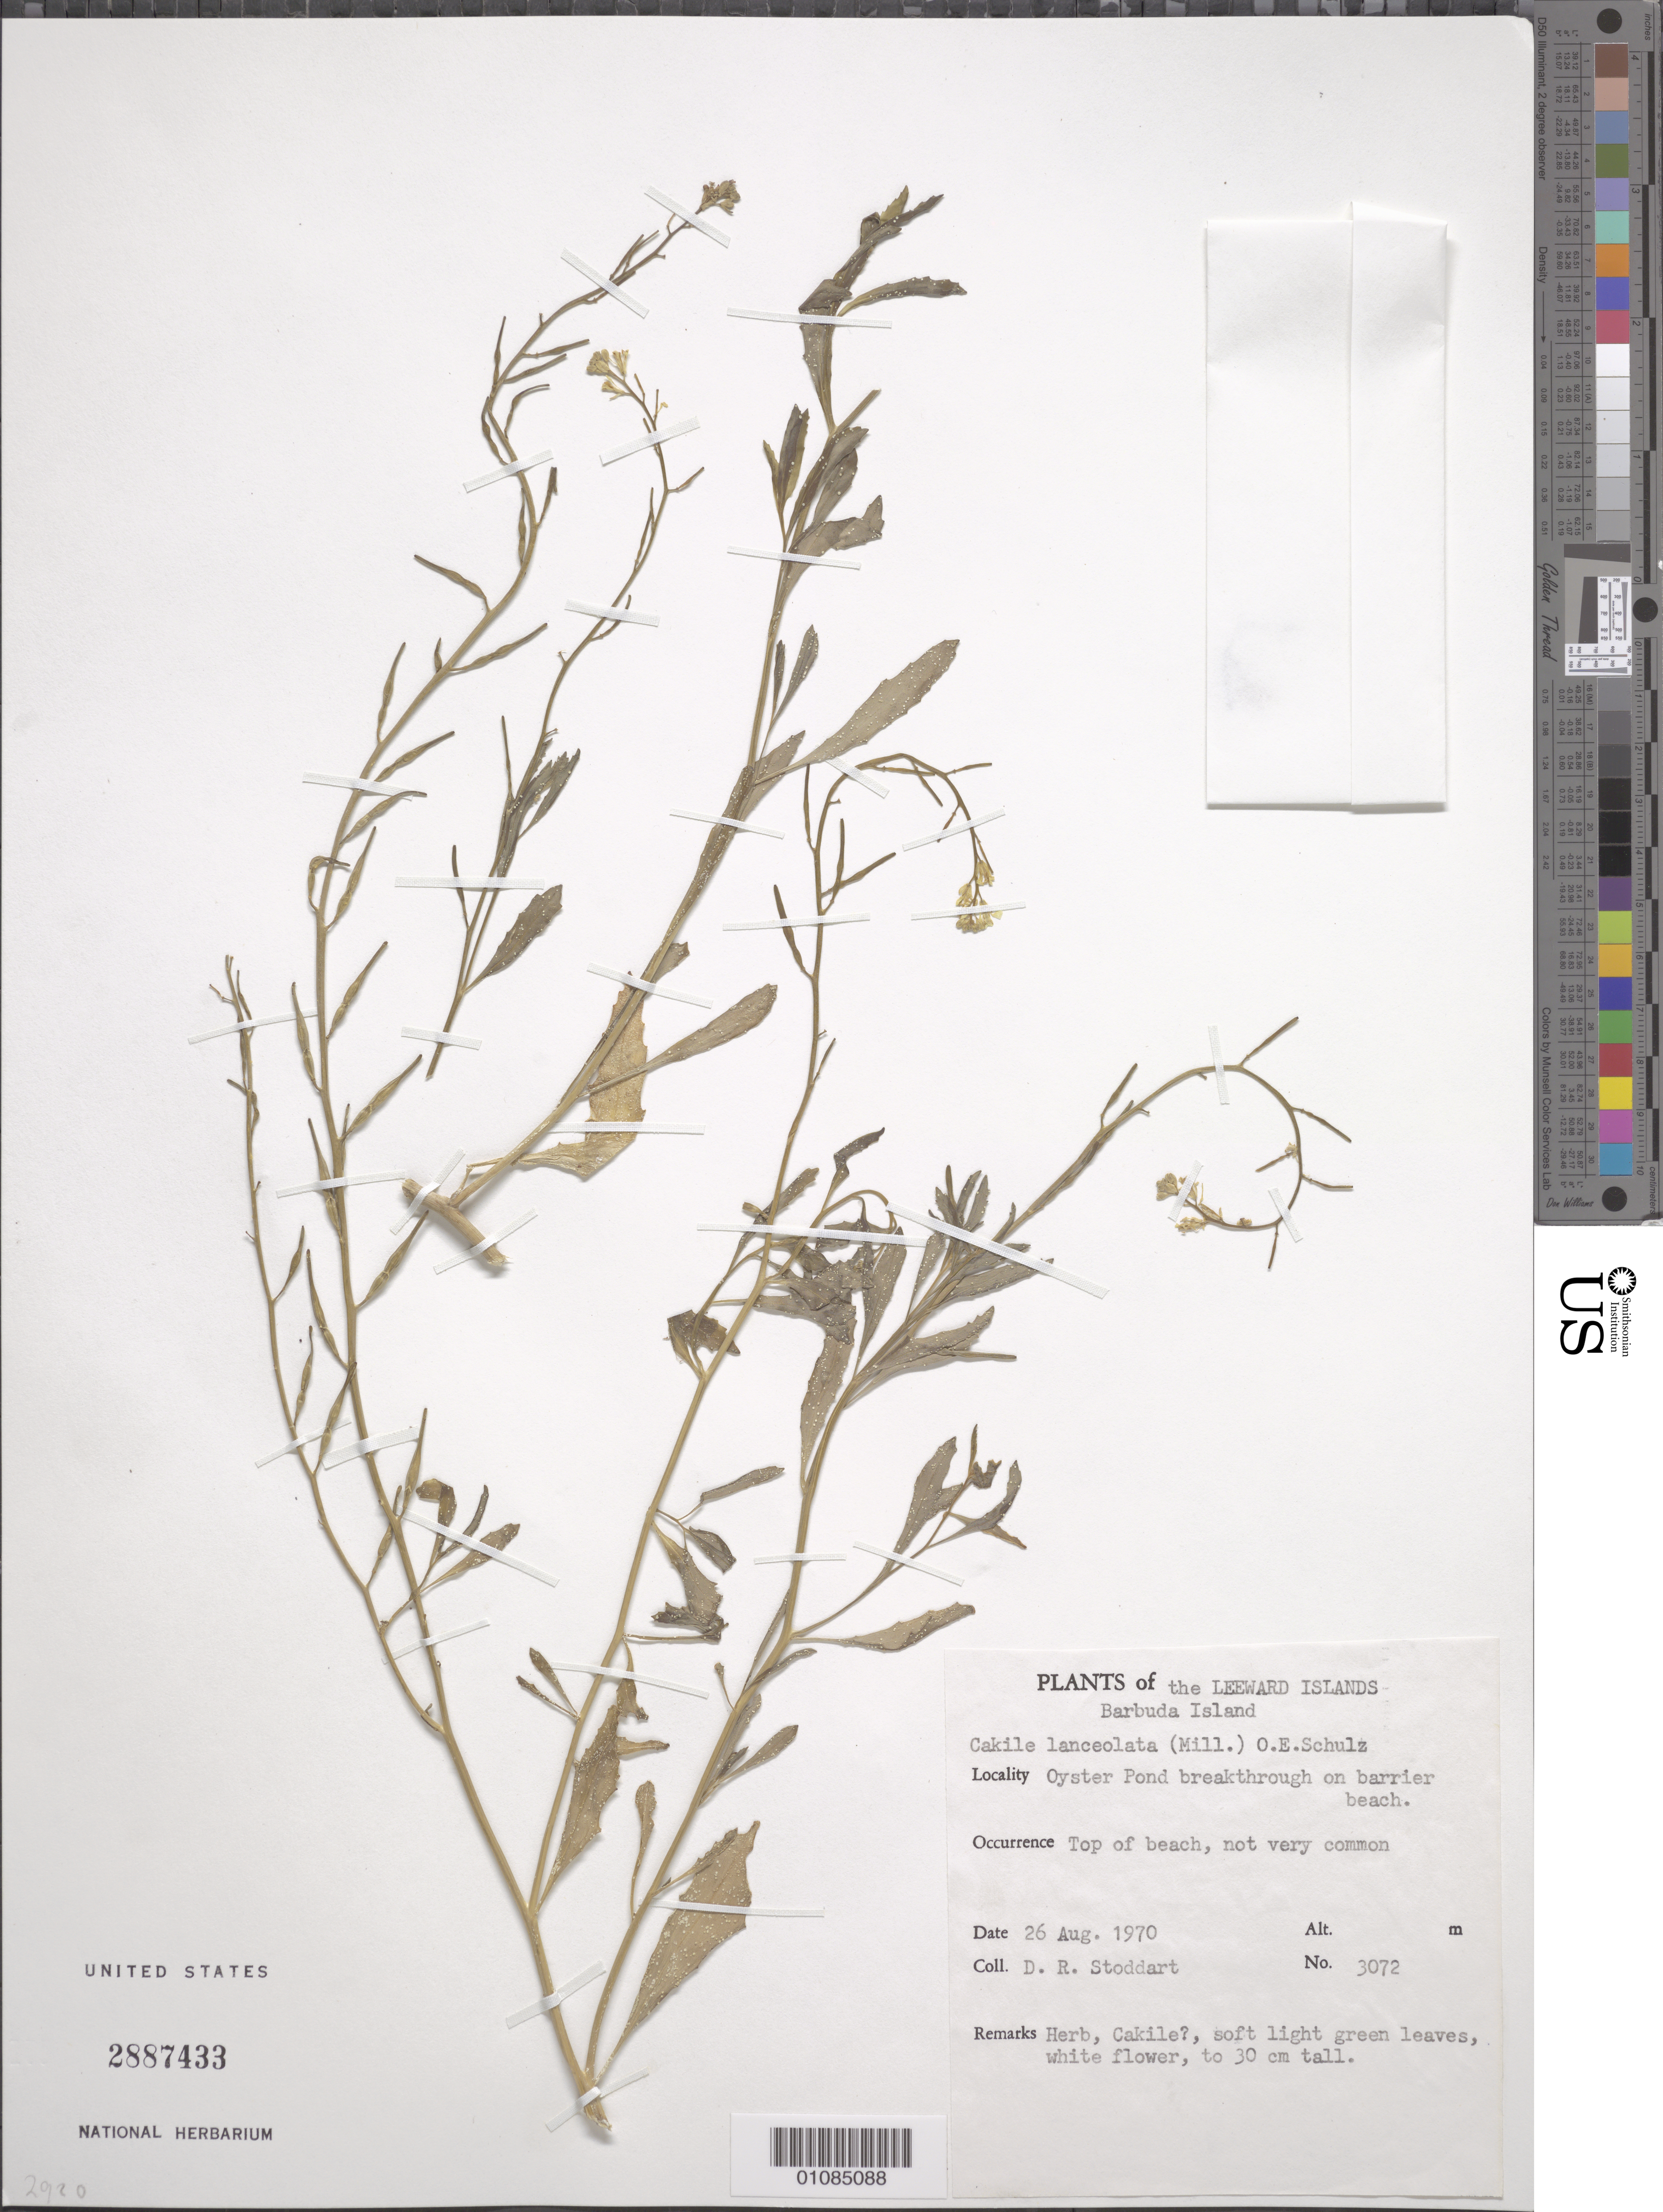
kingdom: Plantae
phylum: Tracheophyta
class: Magnoliopsida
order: Brassicales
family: Brassicaceae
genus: Cakile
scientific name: Cakile lanceolata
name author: (Willd.) O.E. Schulz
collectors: D. R. Stoddart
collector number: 3072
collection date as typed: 26 Aug 1970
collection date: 1970-08-26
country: Antigua and Barbuda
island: Barbuda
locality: Plants of the Leeward Islands: Barbuda Island. Oyster Pond breakthrough on barrier beach.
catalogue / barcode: US 2887433